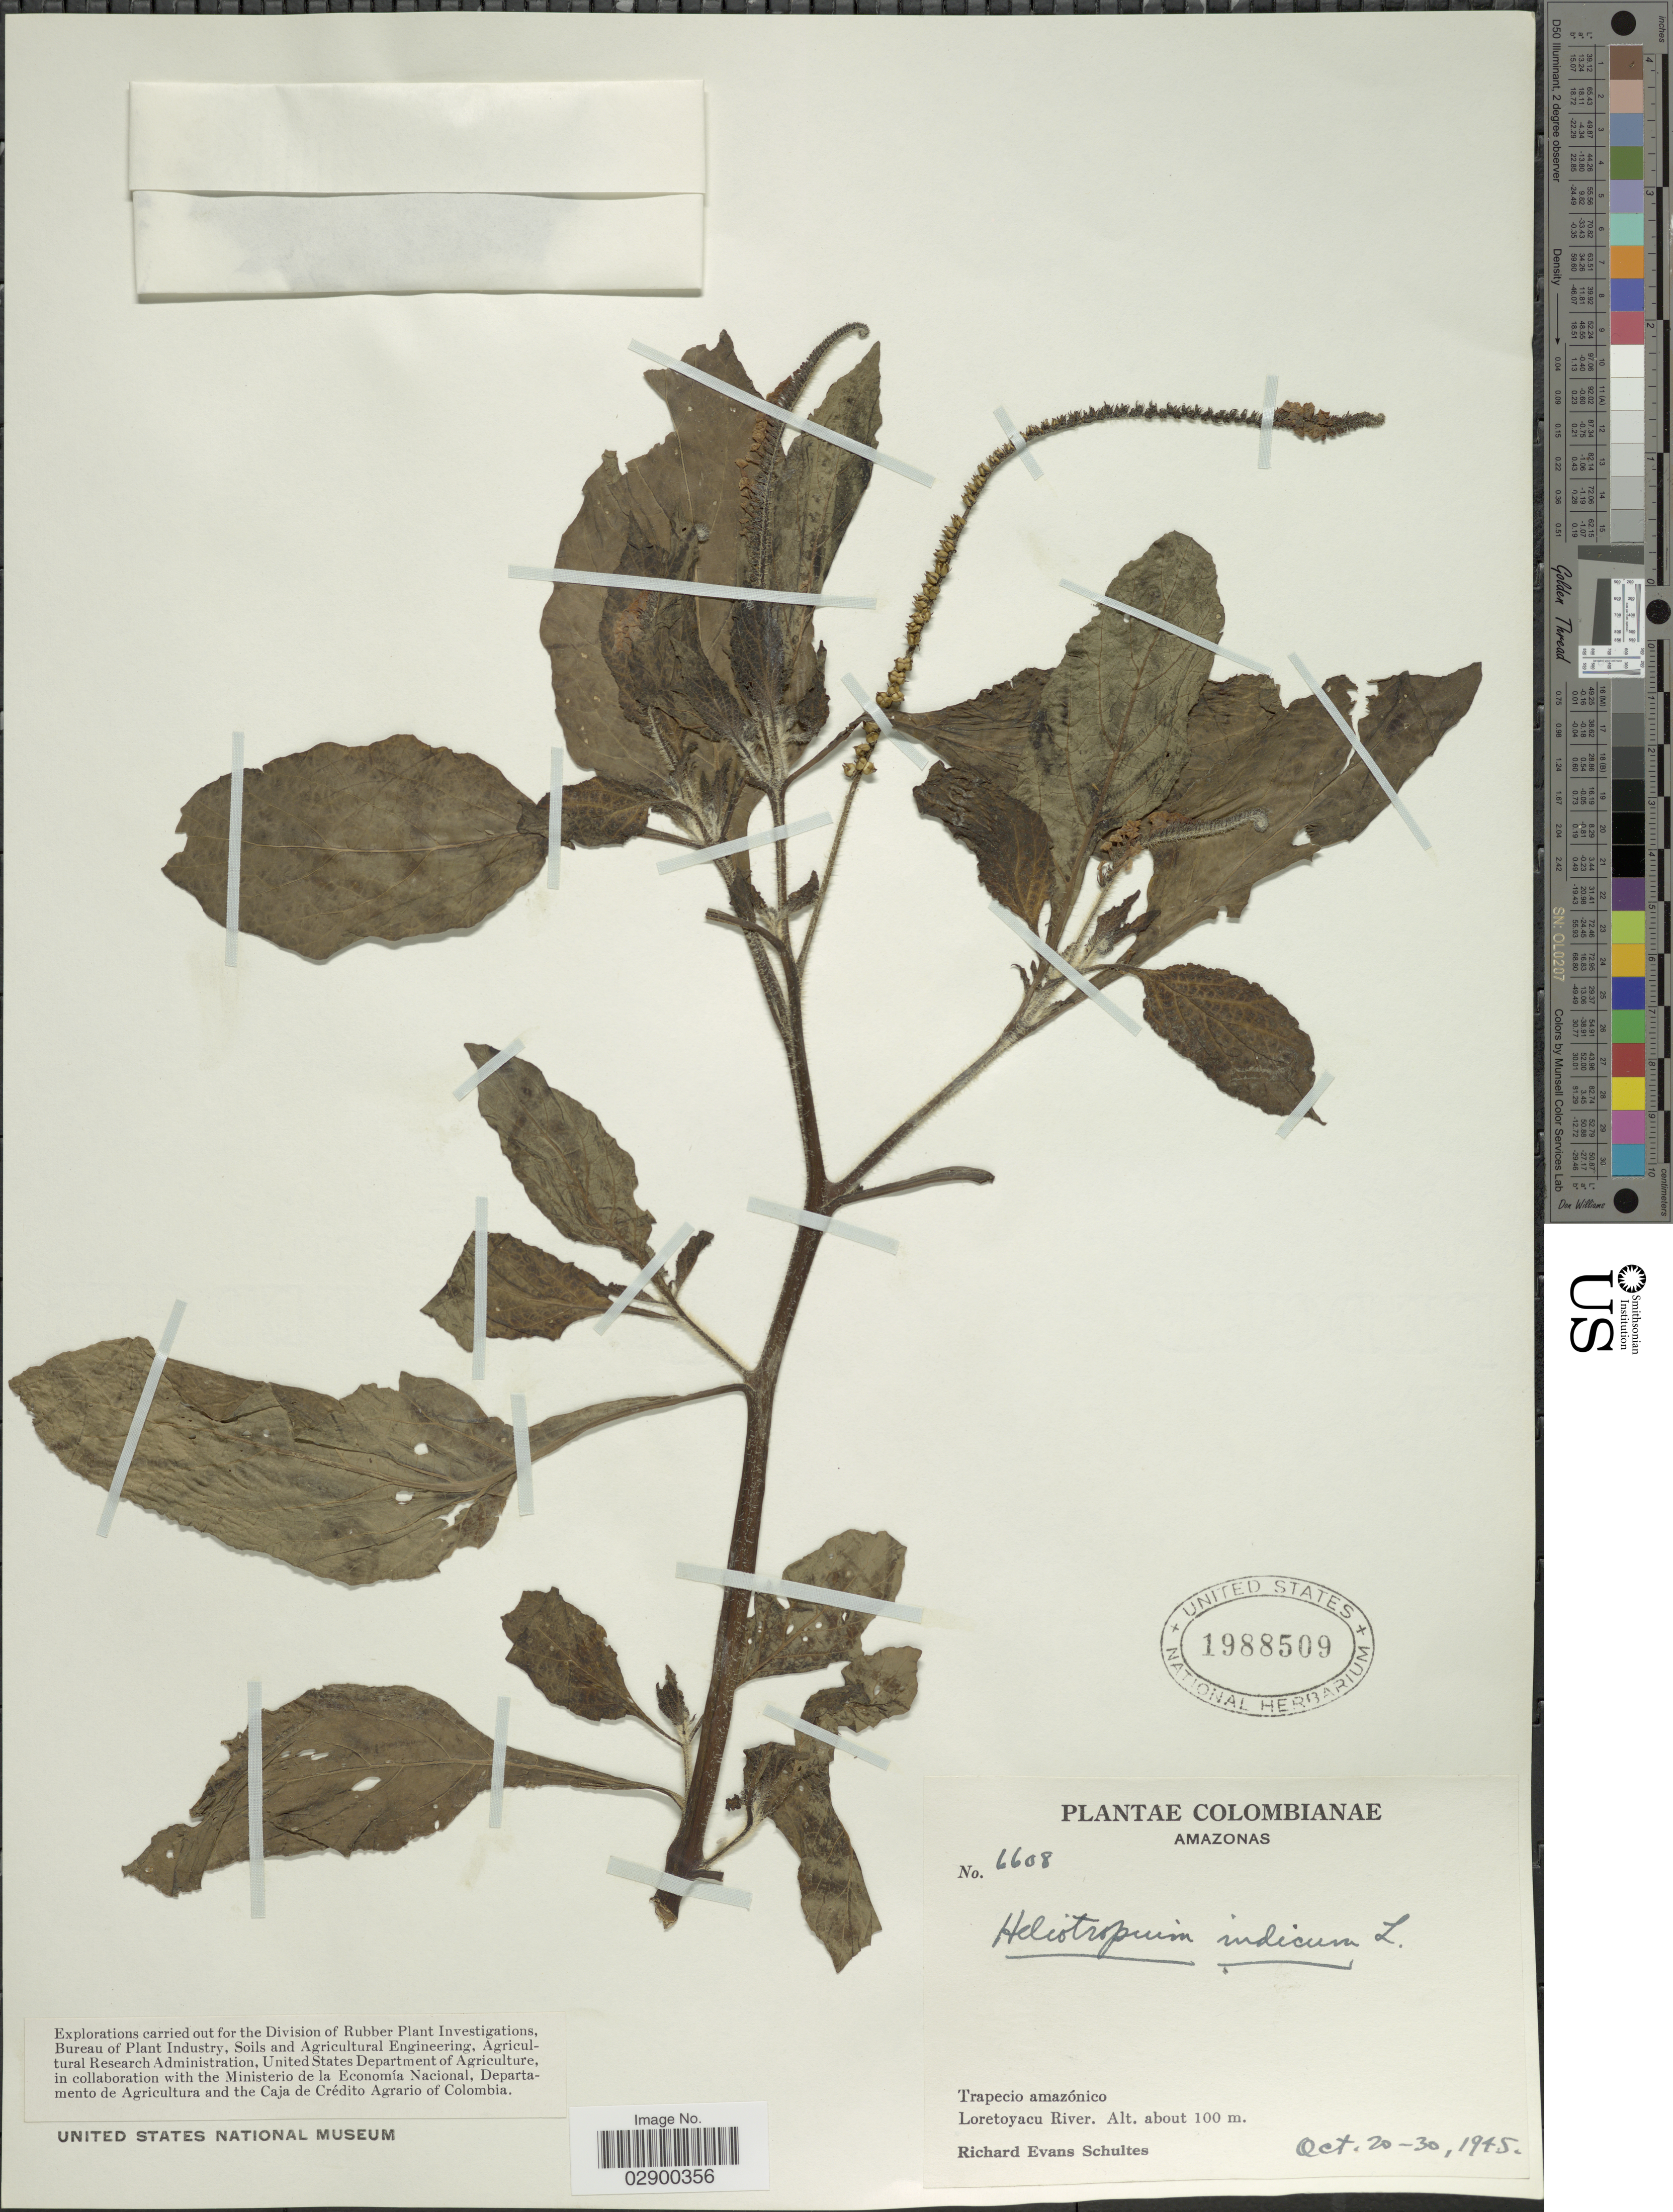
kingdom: Plantae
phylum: Tracheophyta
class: Magnoliopsida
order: Boraginales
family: Heliotropiaceae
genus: Heliotropium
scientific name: Heliotropium indicum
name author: L.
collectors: R. E. Schultes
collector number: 6608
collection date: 1945-10-20/1945-10-30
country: Colombia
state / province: Amazônas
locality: Trapecio amazónico, Loretoyacu River.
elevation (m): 100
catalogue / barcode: US 1988509